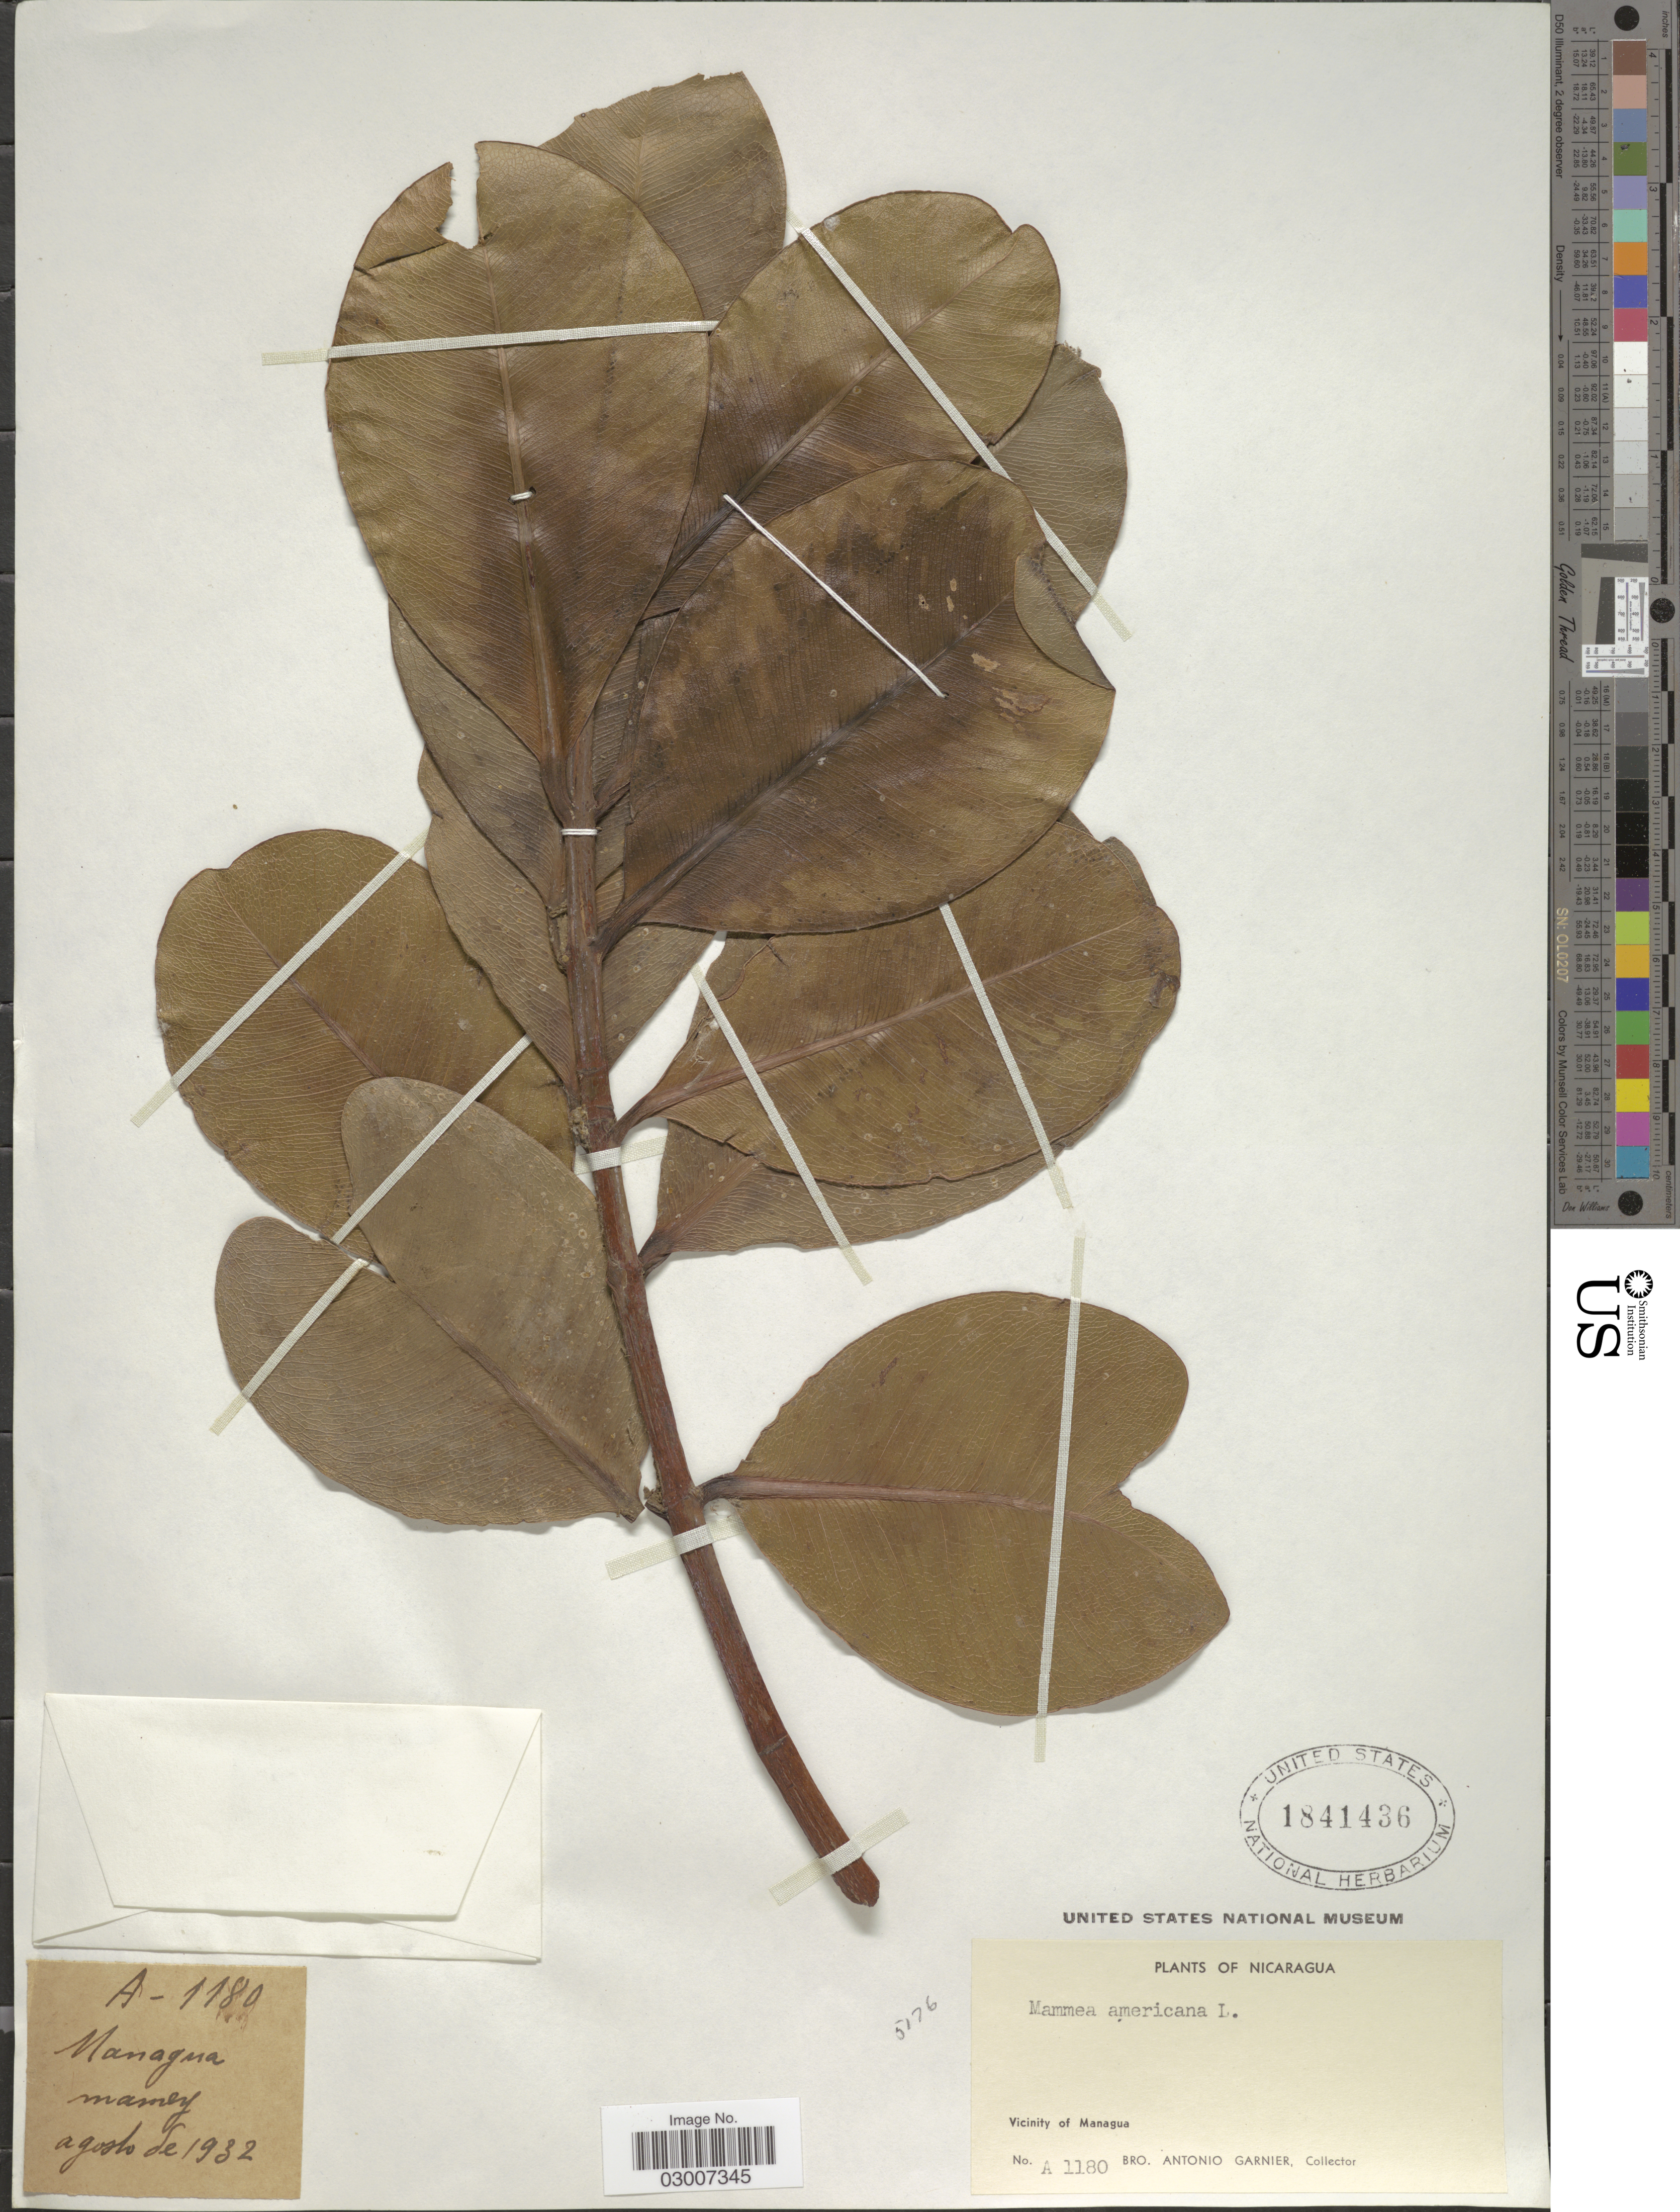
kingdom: Plantae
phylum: Tracheophyta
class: Magnoliopsida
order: Malpighiales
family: Calophyllaceae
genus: Mammea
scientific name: Mammea americana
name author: L.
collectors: Bro. A. Garnier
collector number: A1180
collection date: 1932-08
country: Nicaragua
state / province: Managua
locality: Vicinity of Managua.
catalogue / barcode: US 1841436